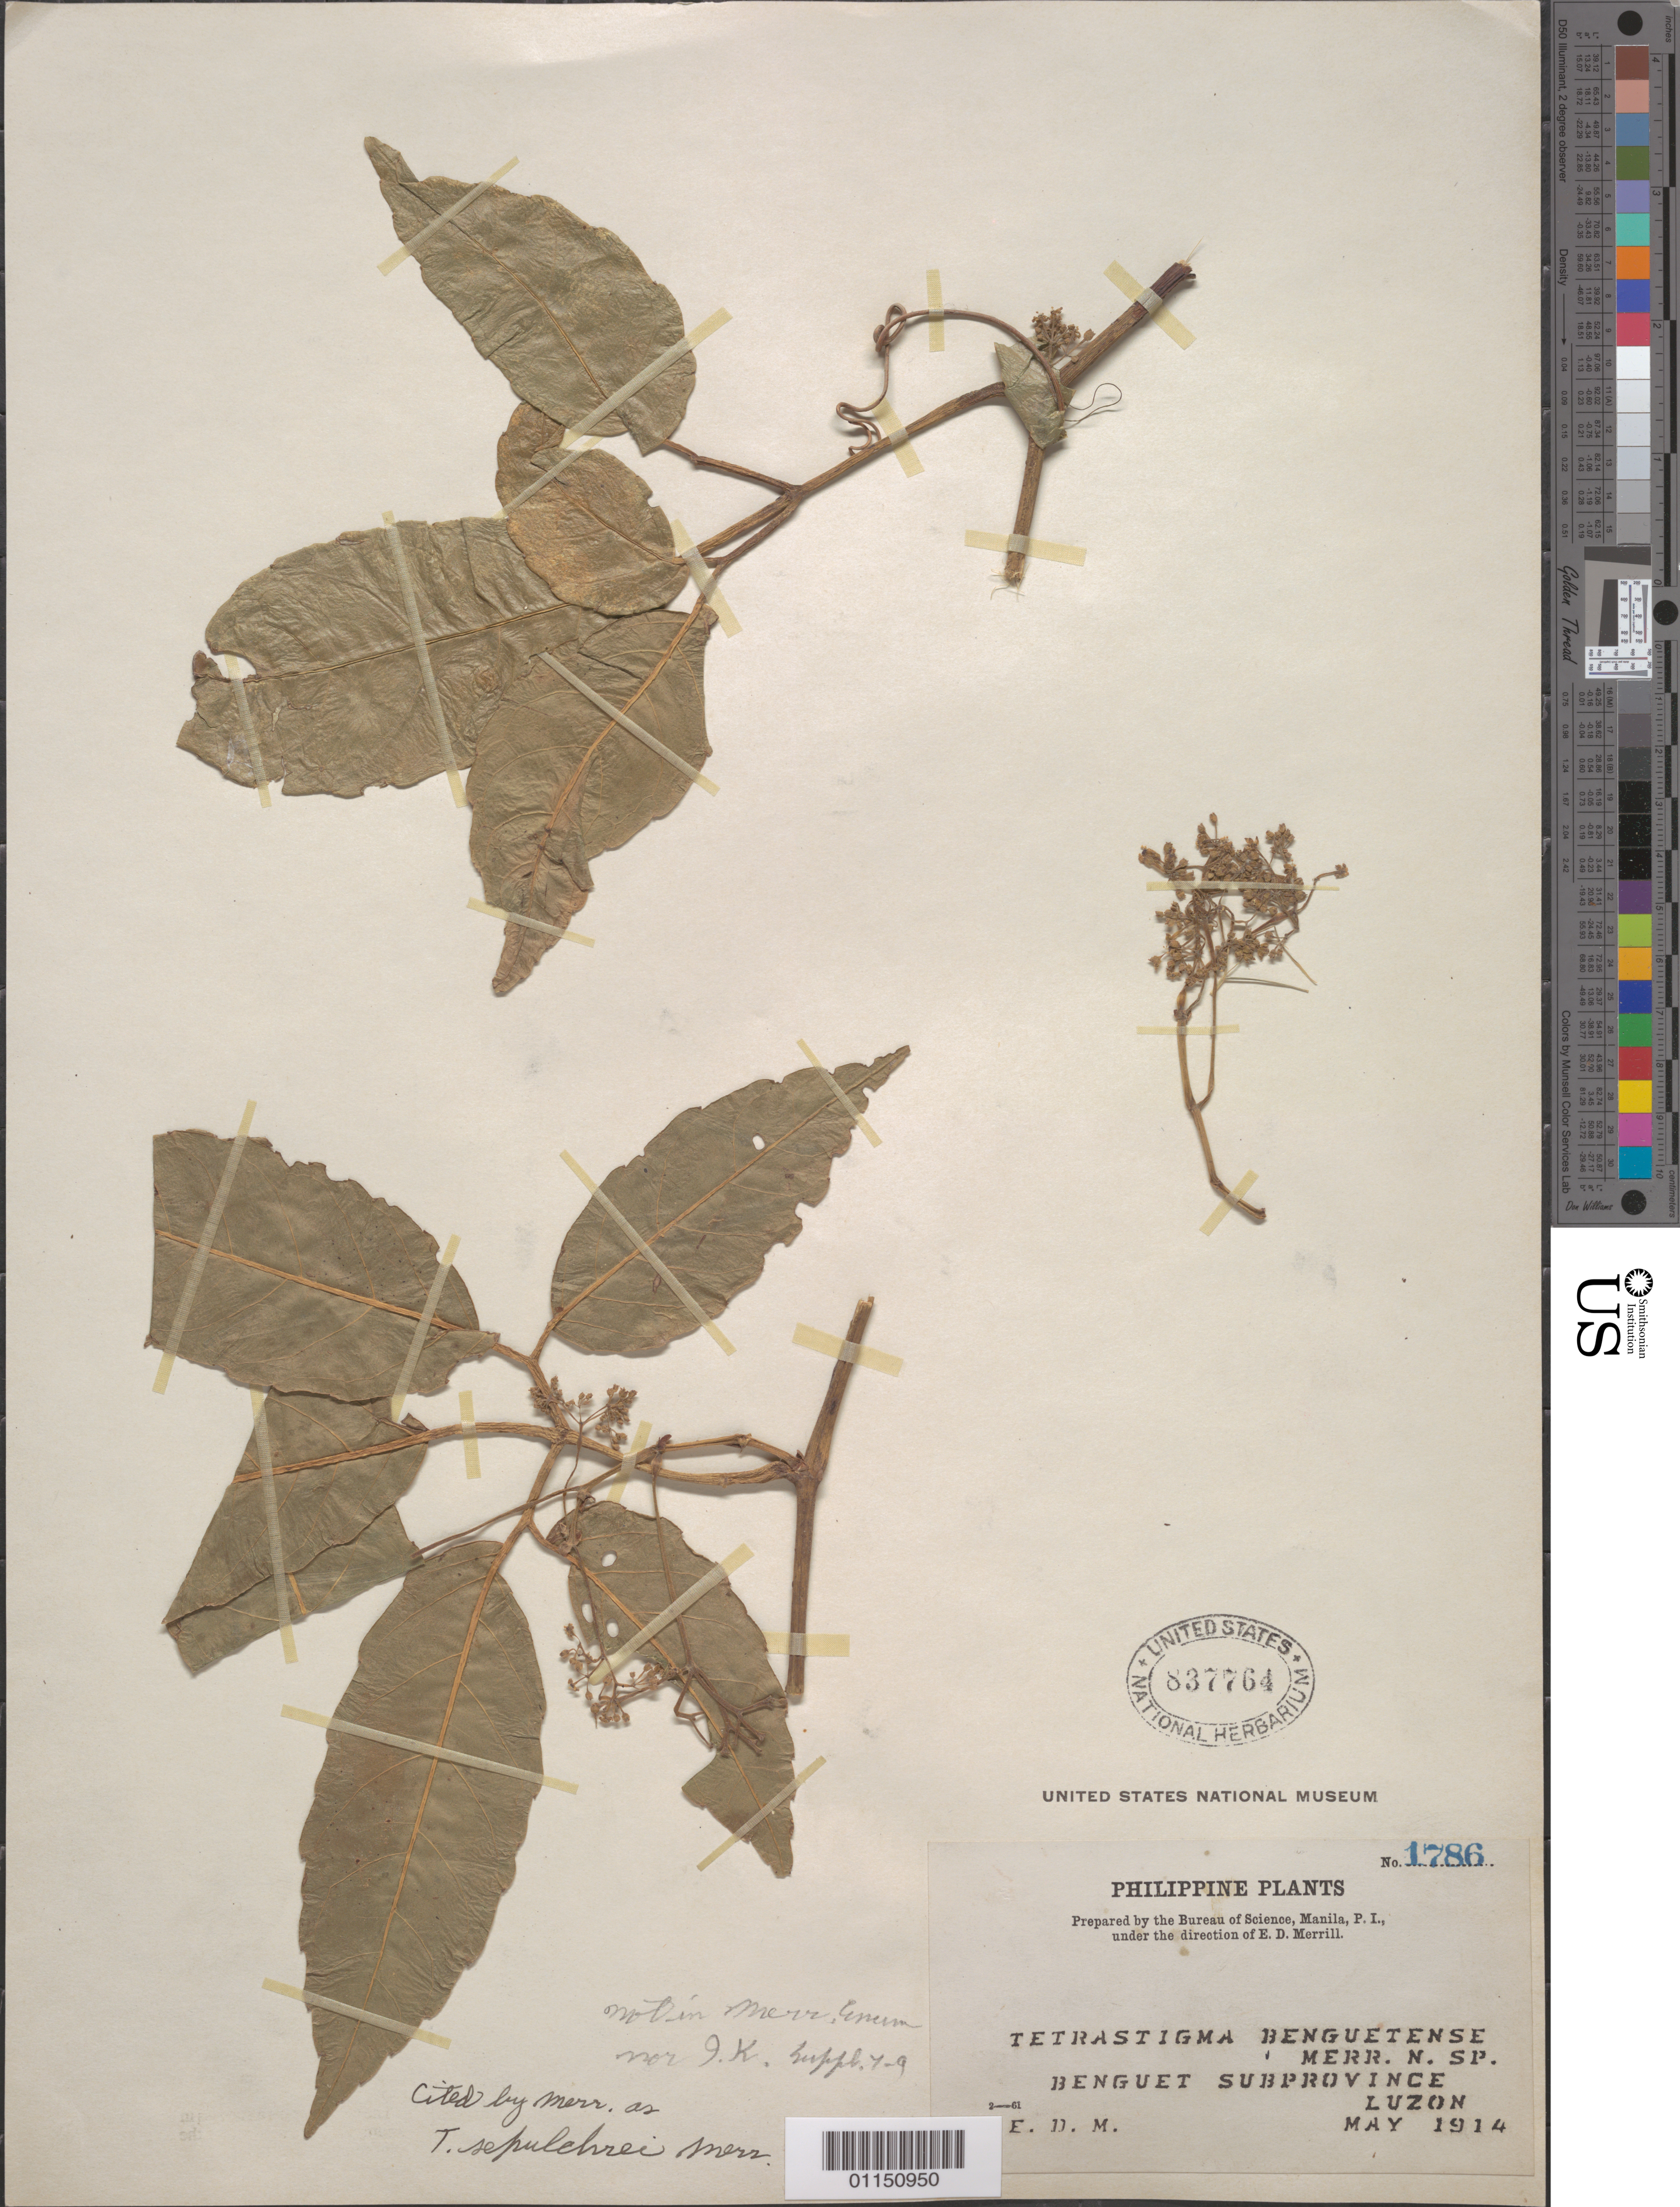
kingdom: Plantae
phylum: Tracheophyta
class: Magnoliopsida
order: Vitales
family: Vitaceae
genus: Tetrastigma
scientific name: Tetrastigma sepulcheri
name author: Merr.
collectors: E. D. Merrill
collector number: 1786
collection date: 1914-05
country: Philippines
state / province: Cordillera (Administrative Region)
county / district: Benguet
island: Luzon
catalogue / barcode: US 837764